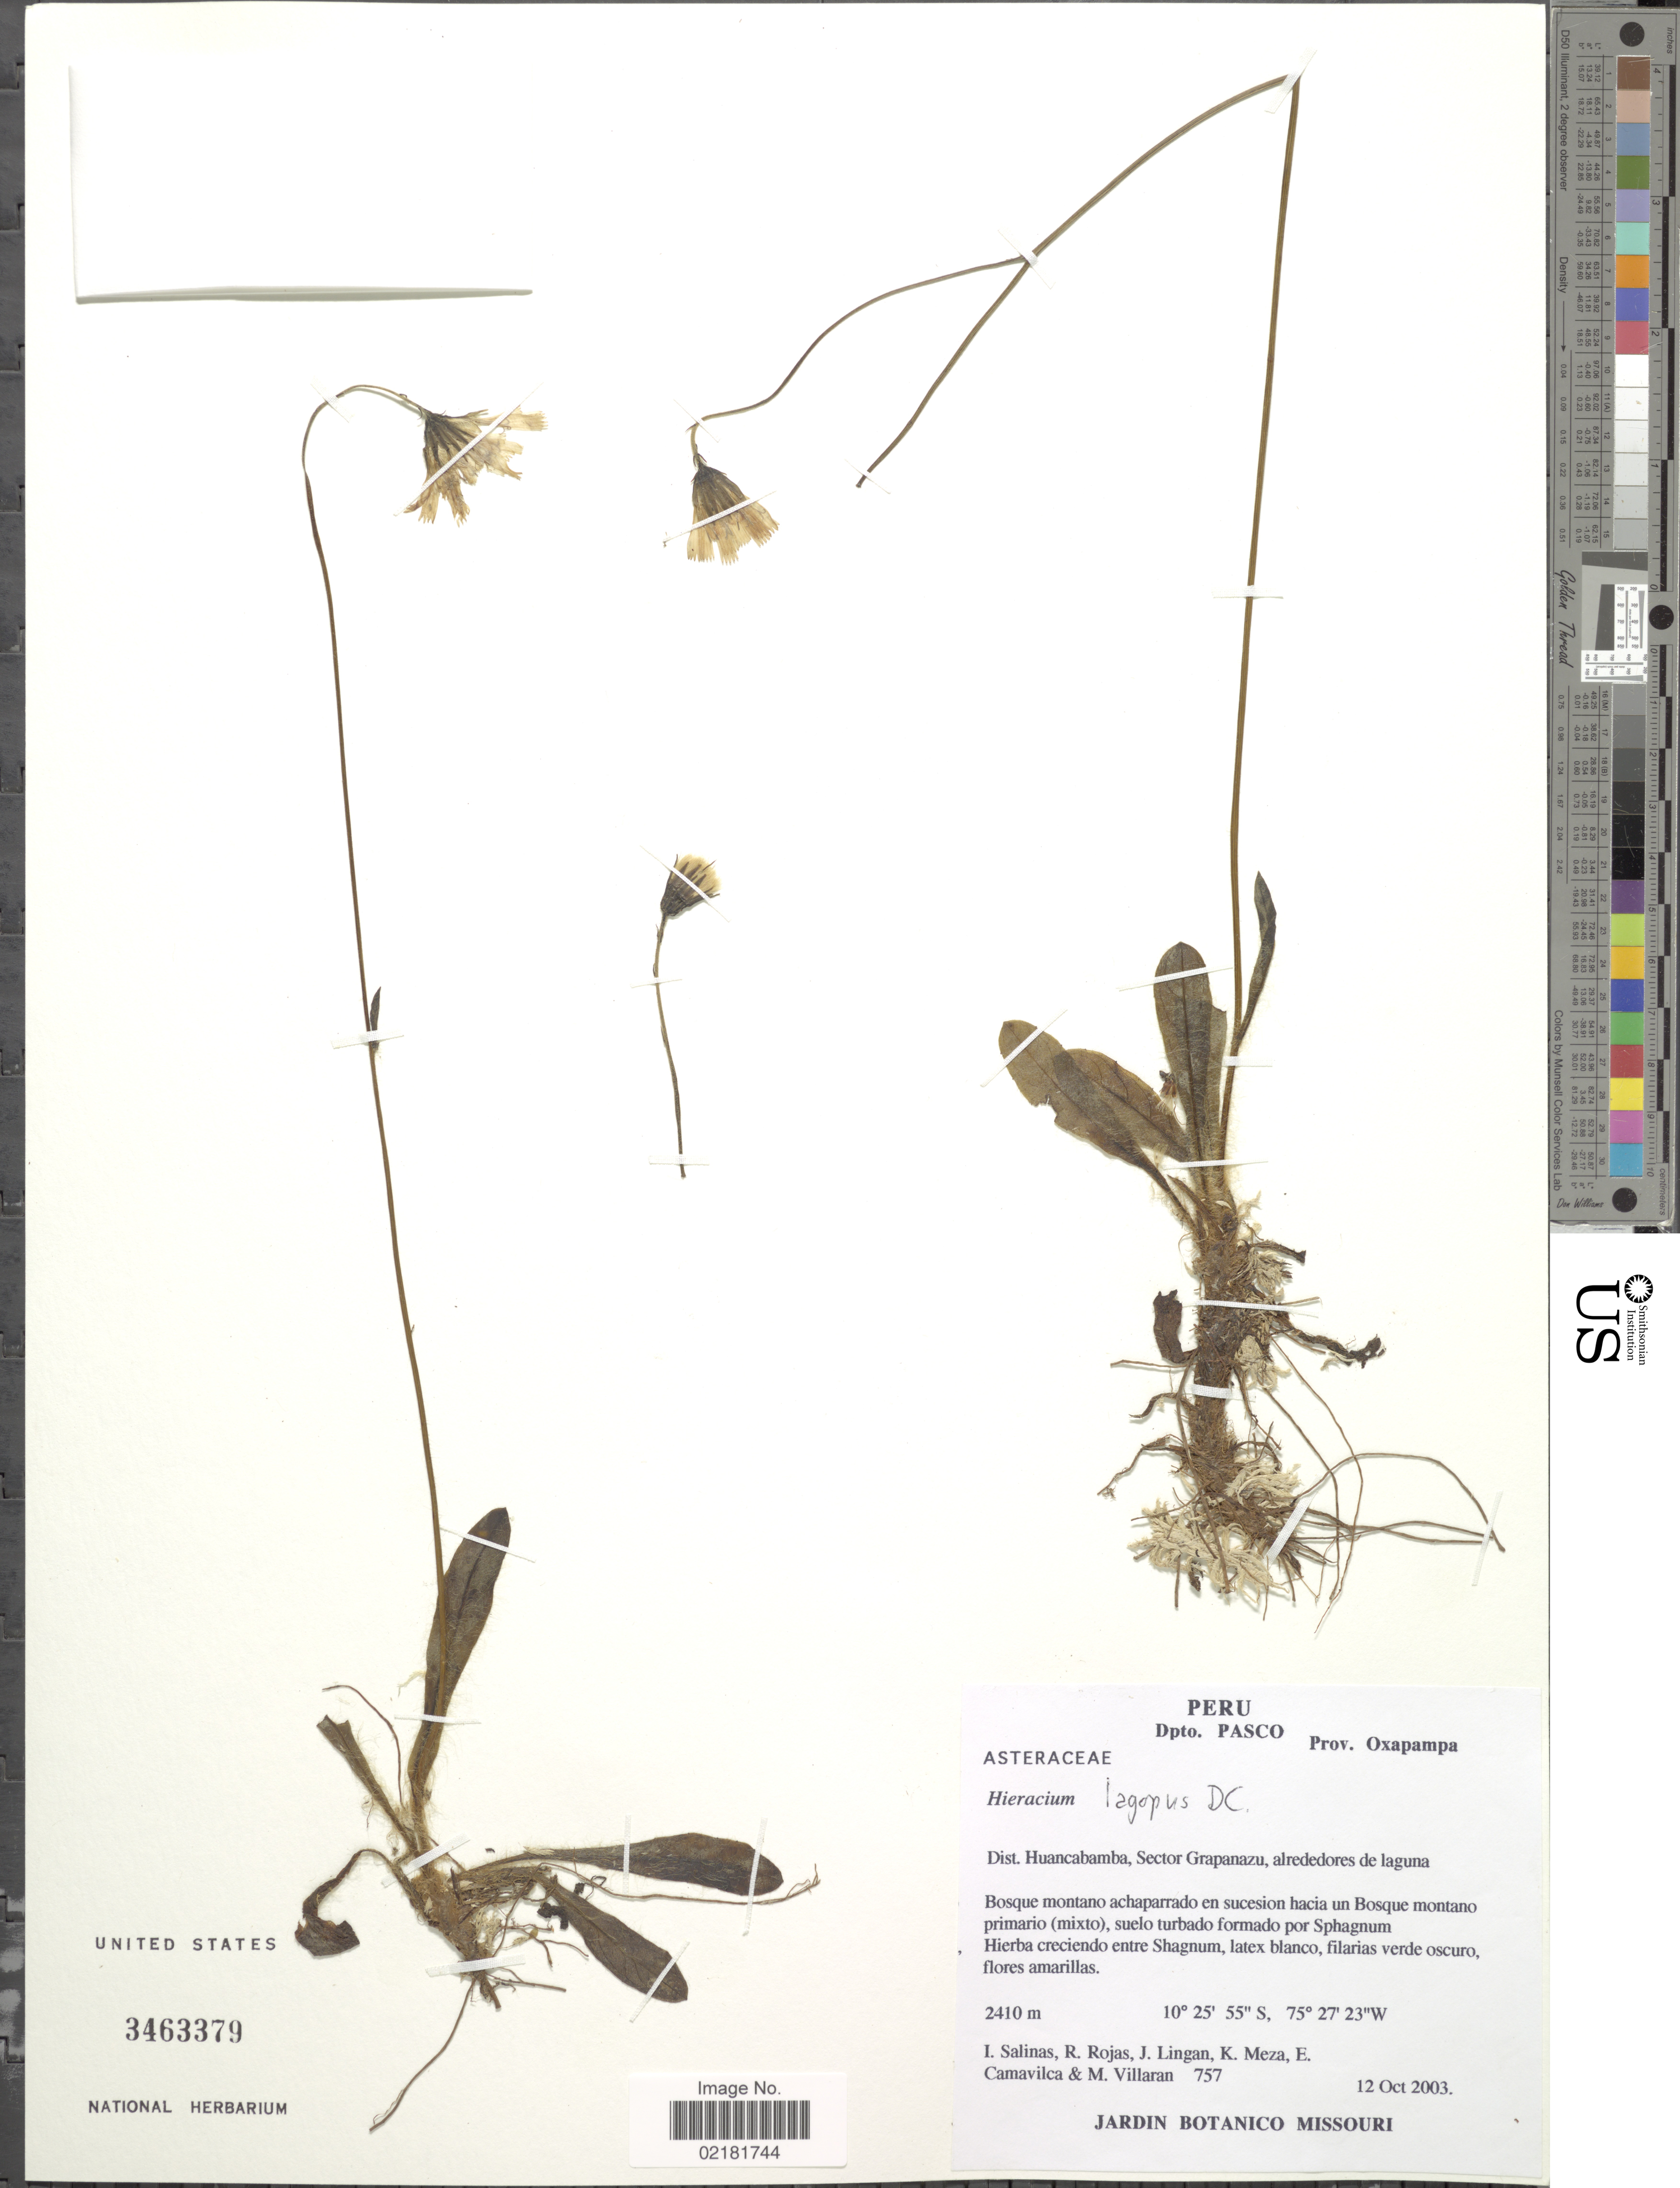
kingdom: Plantae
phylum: Tracheophyta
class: Magnoliopsida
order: Asterales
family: Asteraceae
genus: Hieracium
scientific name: Hieracium lagopus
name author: D. Don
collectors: I. Salinas, R. Rojas, J. Lingan, K. Meza & et al.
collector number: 757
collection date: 2003-10-12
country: Peru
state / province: Pasco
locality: Prov. Oxapampa, Dist. Huancabamba, Sector Grapanazu, alrededores de laguna.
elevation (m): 2410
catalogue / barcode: US 3463379